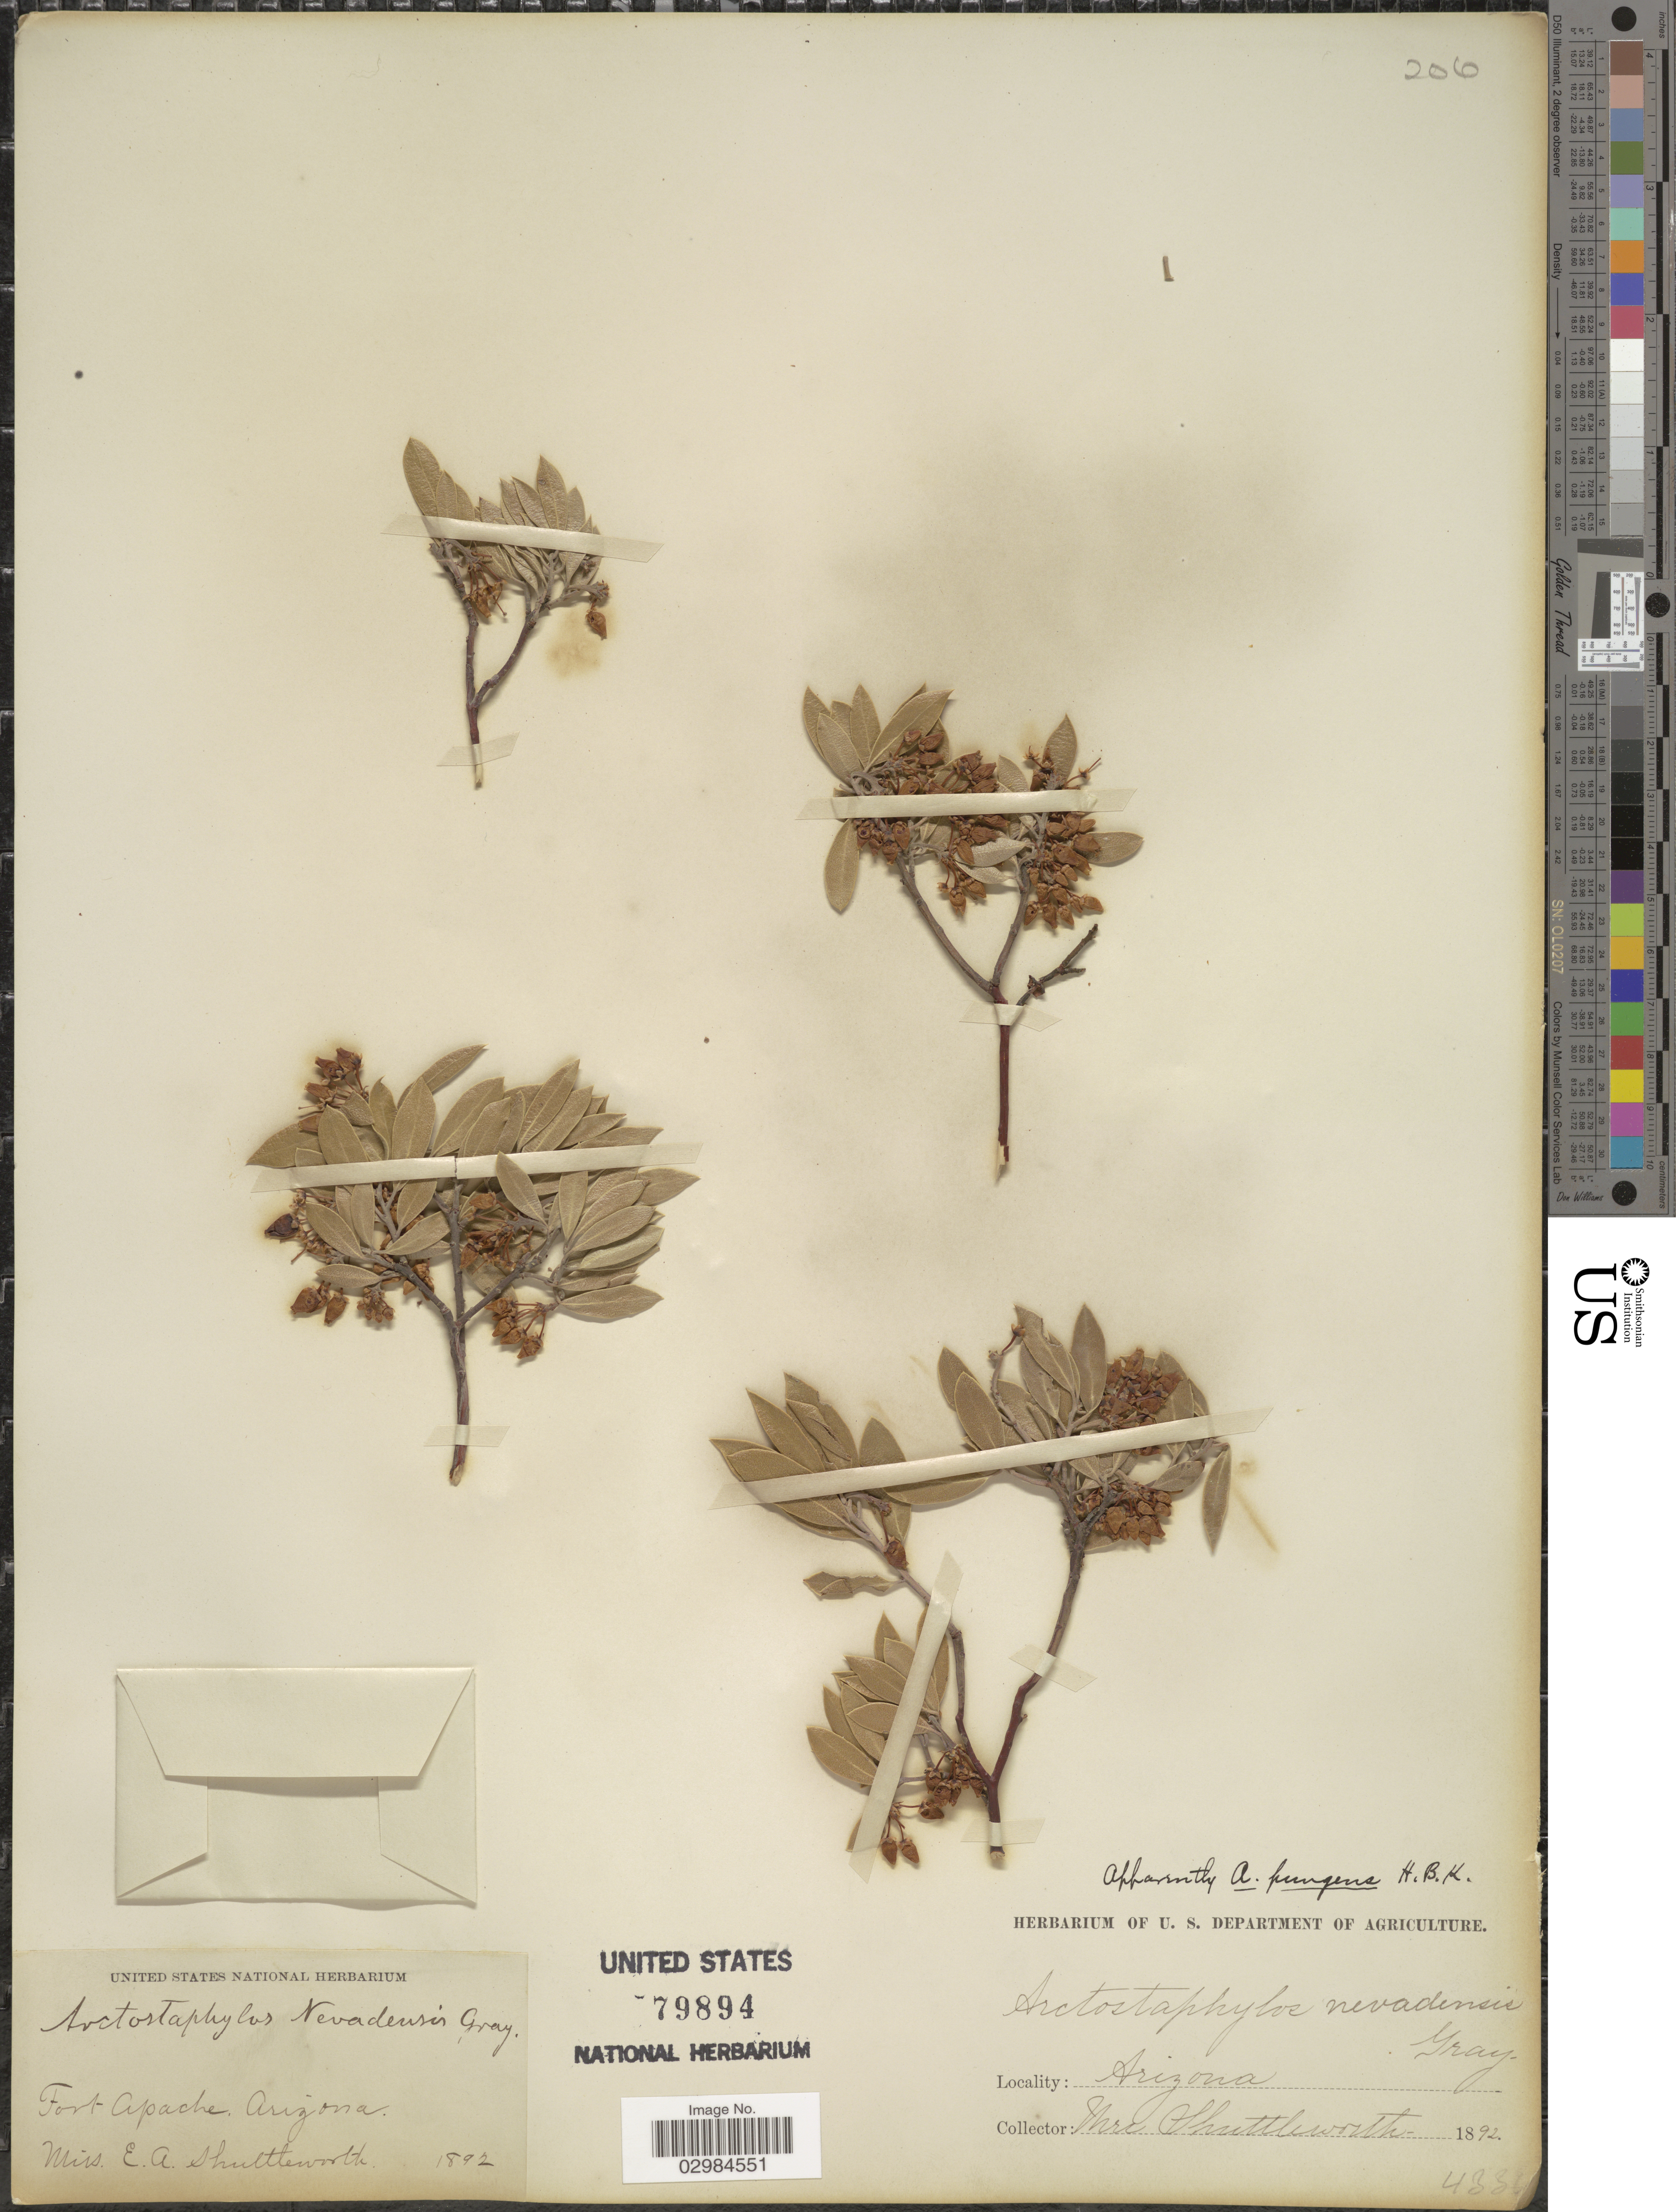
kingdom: Plantae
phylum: Tracheophyta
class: Magnoliopsida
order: Ericales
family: Ericaceae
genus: Arctostaphylos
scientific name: Arctostaphylos pungens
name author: Kunth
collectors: E. Shuttleworth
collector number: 4331*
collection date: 1892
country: United States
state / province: Arizona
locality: Fort Apache.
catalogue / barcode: US 79894